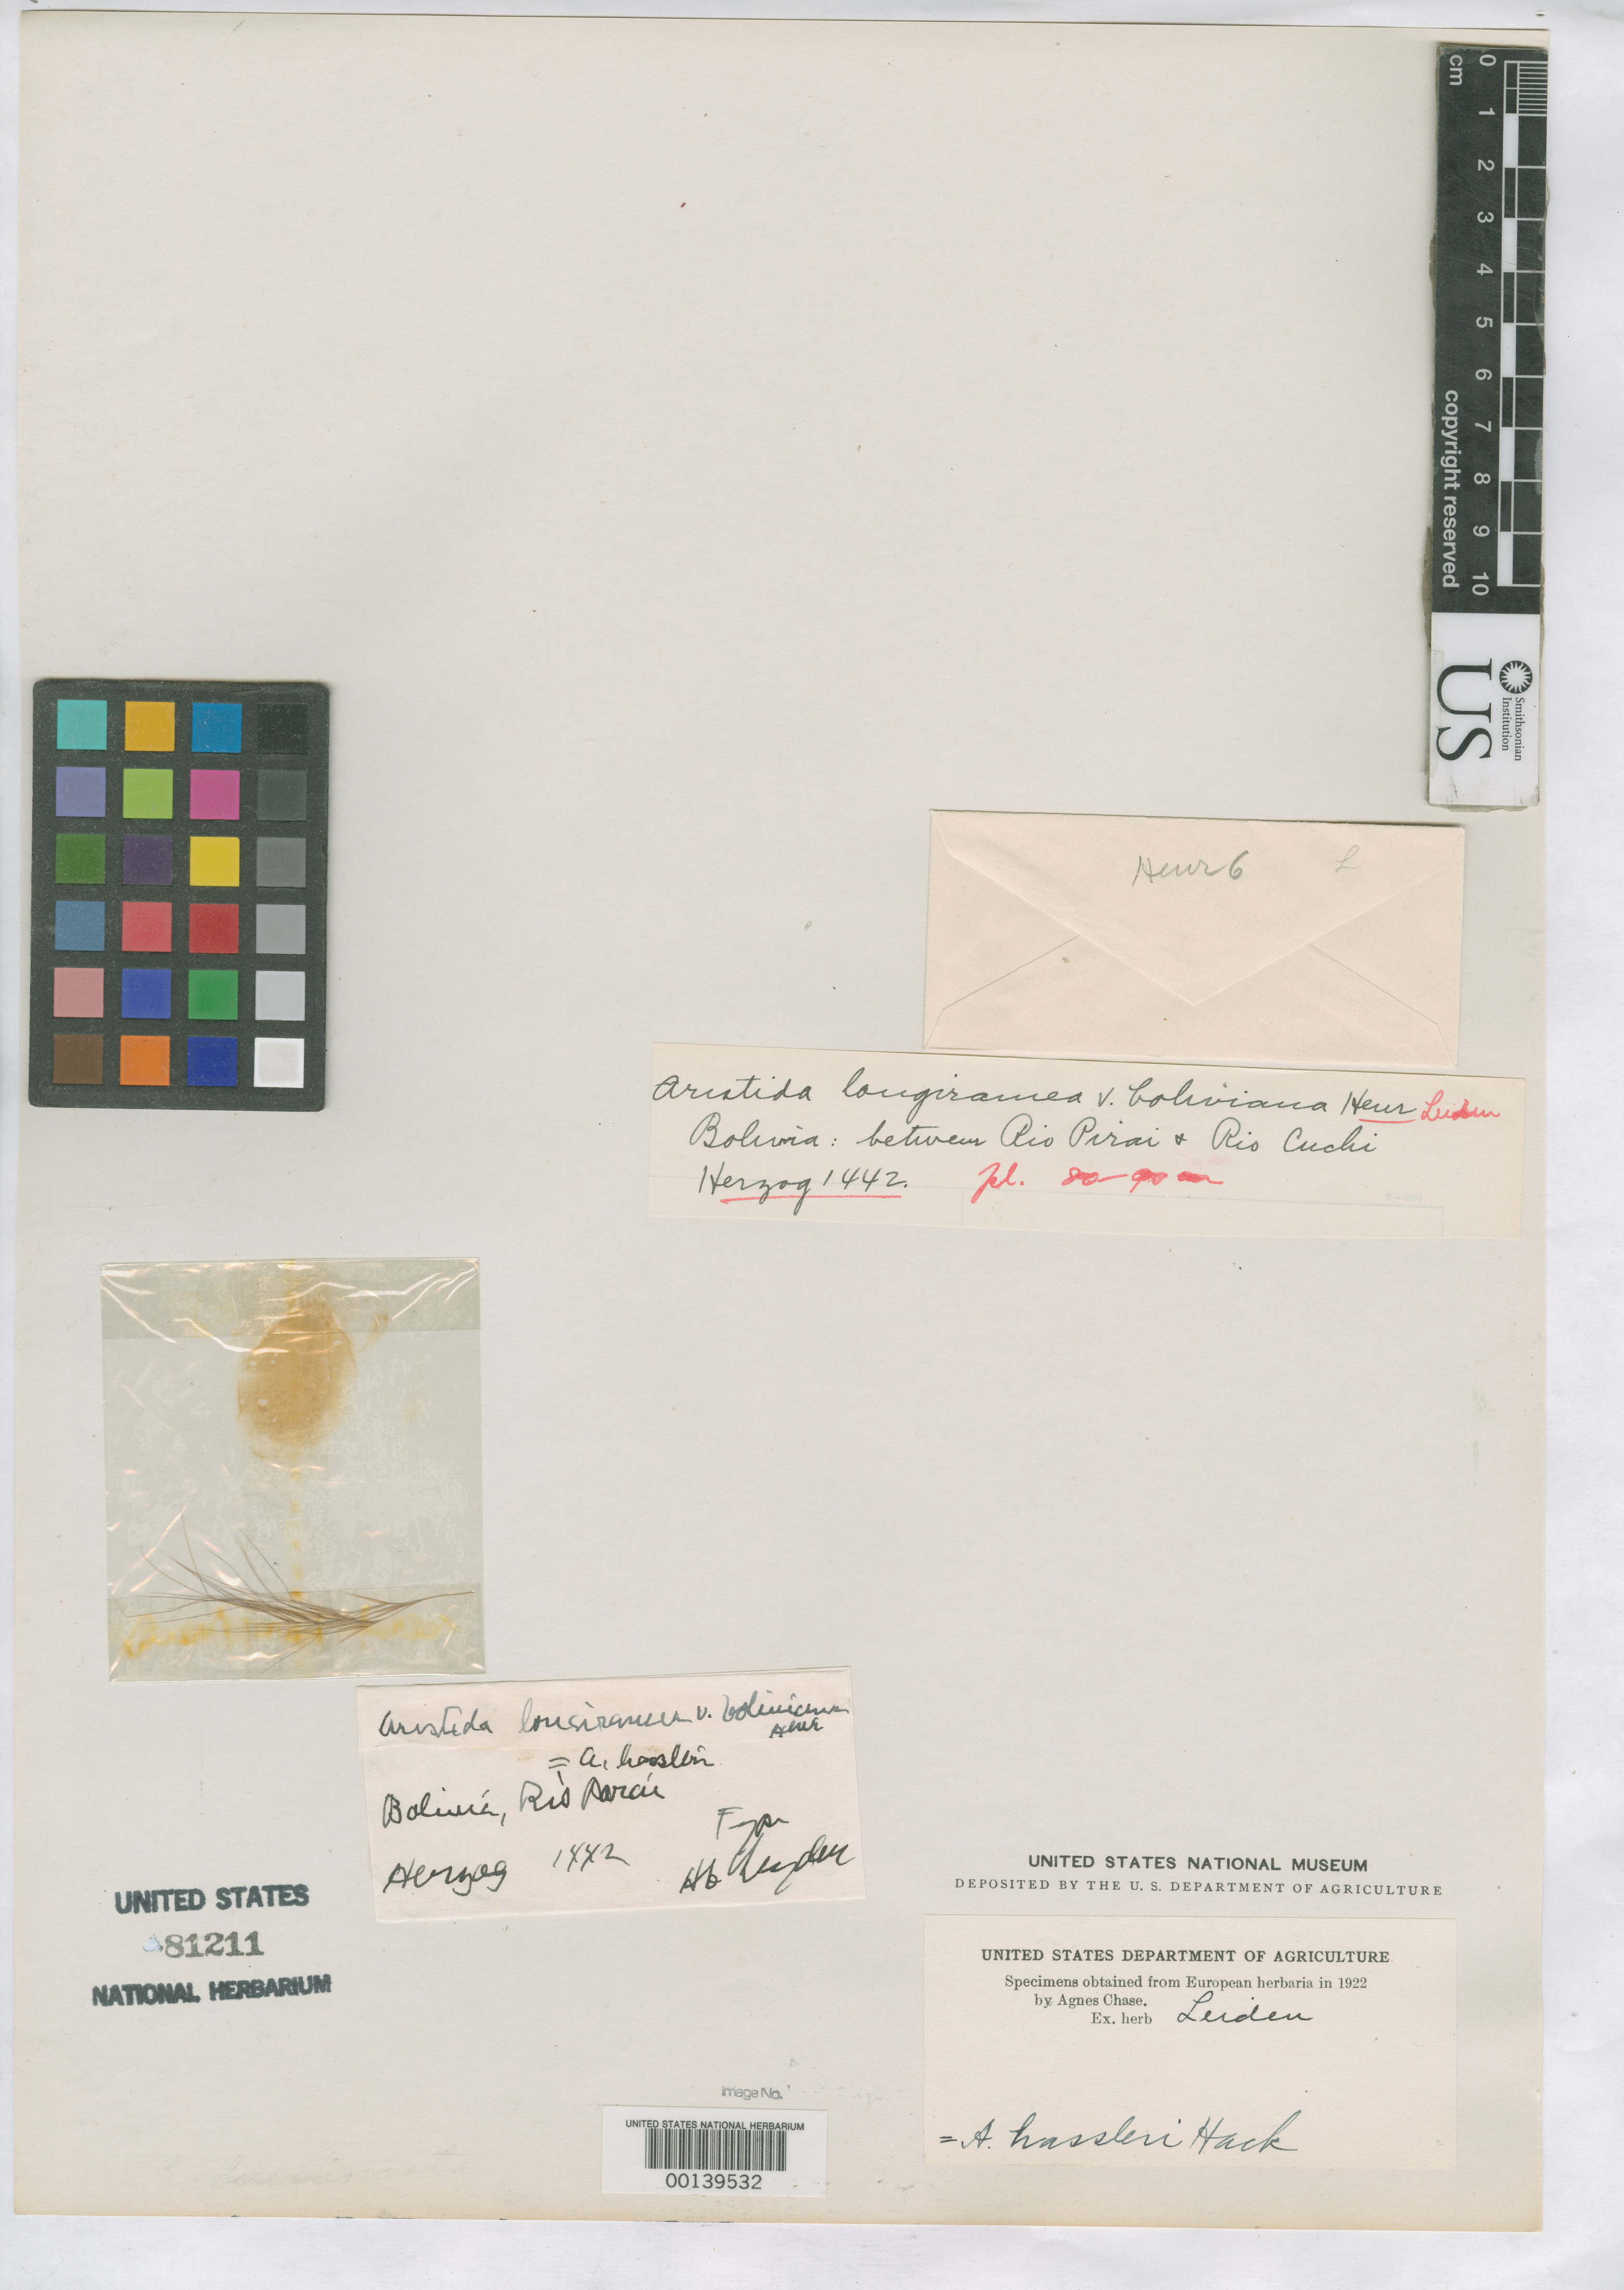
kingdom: Plantae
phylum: Tracheophyta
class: Liliopsida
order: Poales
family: Poaceae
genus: Aristida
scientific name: Aristida longiramea var. boliviana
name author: Henr.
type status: Type Fragment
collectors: T. K. J. Herzog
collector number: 1442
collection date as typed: Jan 1911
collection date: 1911-01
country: Bolivia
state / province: Santa Cruz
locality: Between Rio Pirai and Rio Cuchi.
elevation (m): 550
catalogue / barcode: US 81211